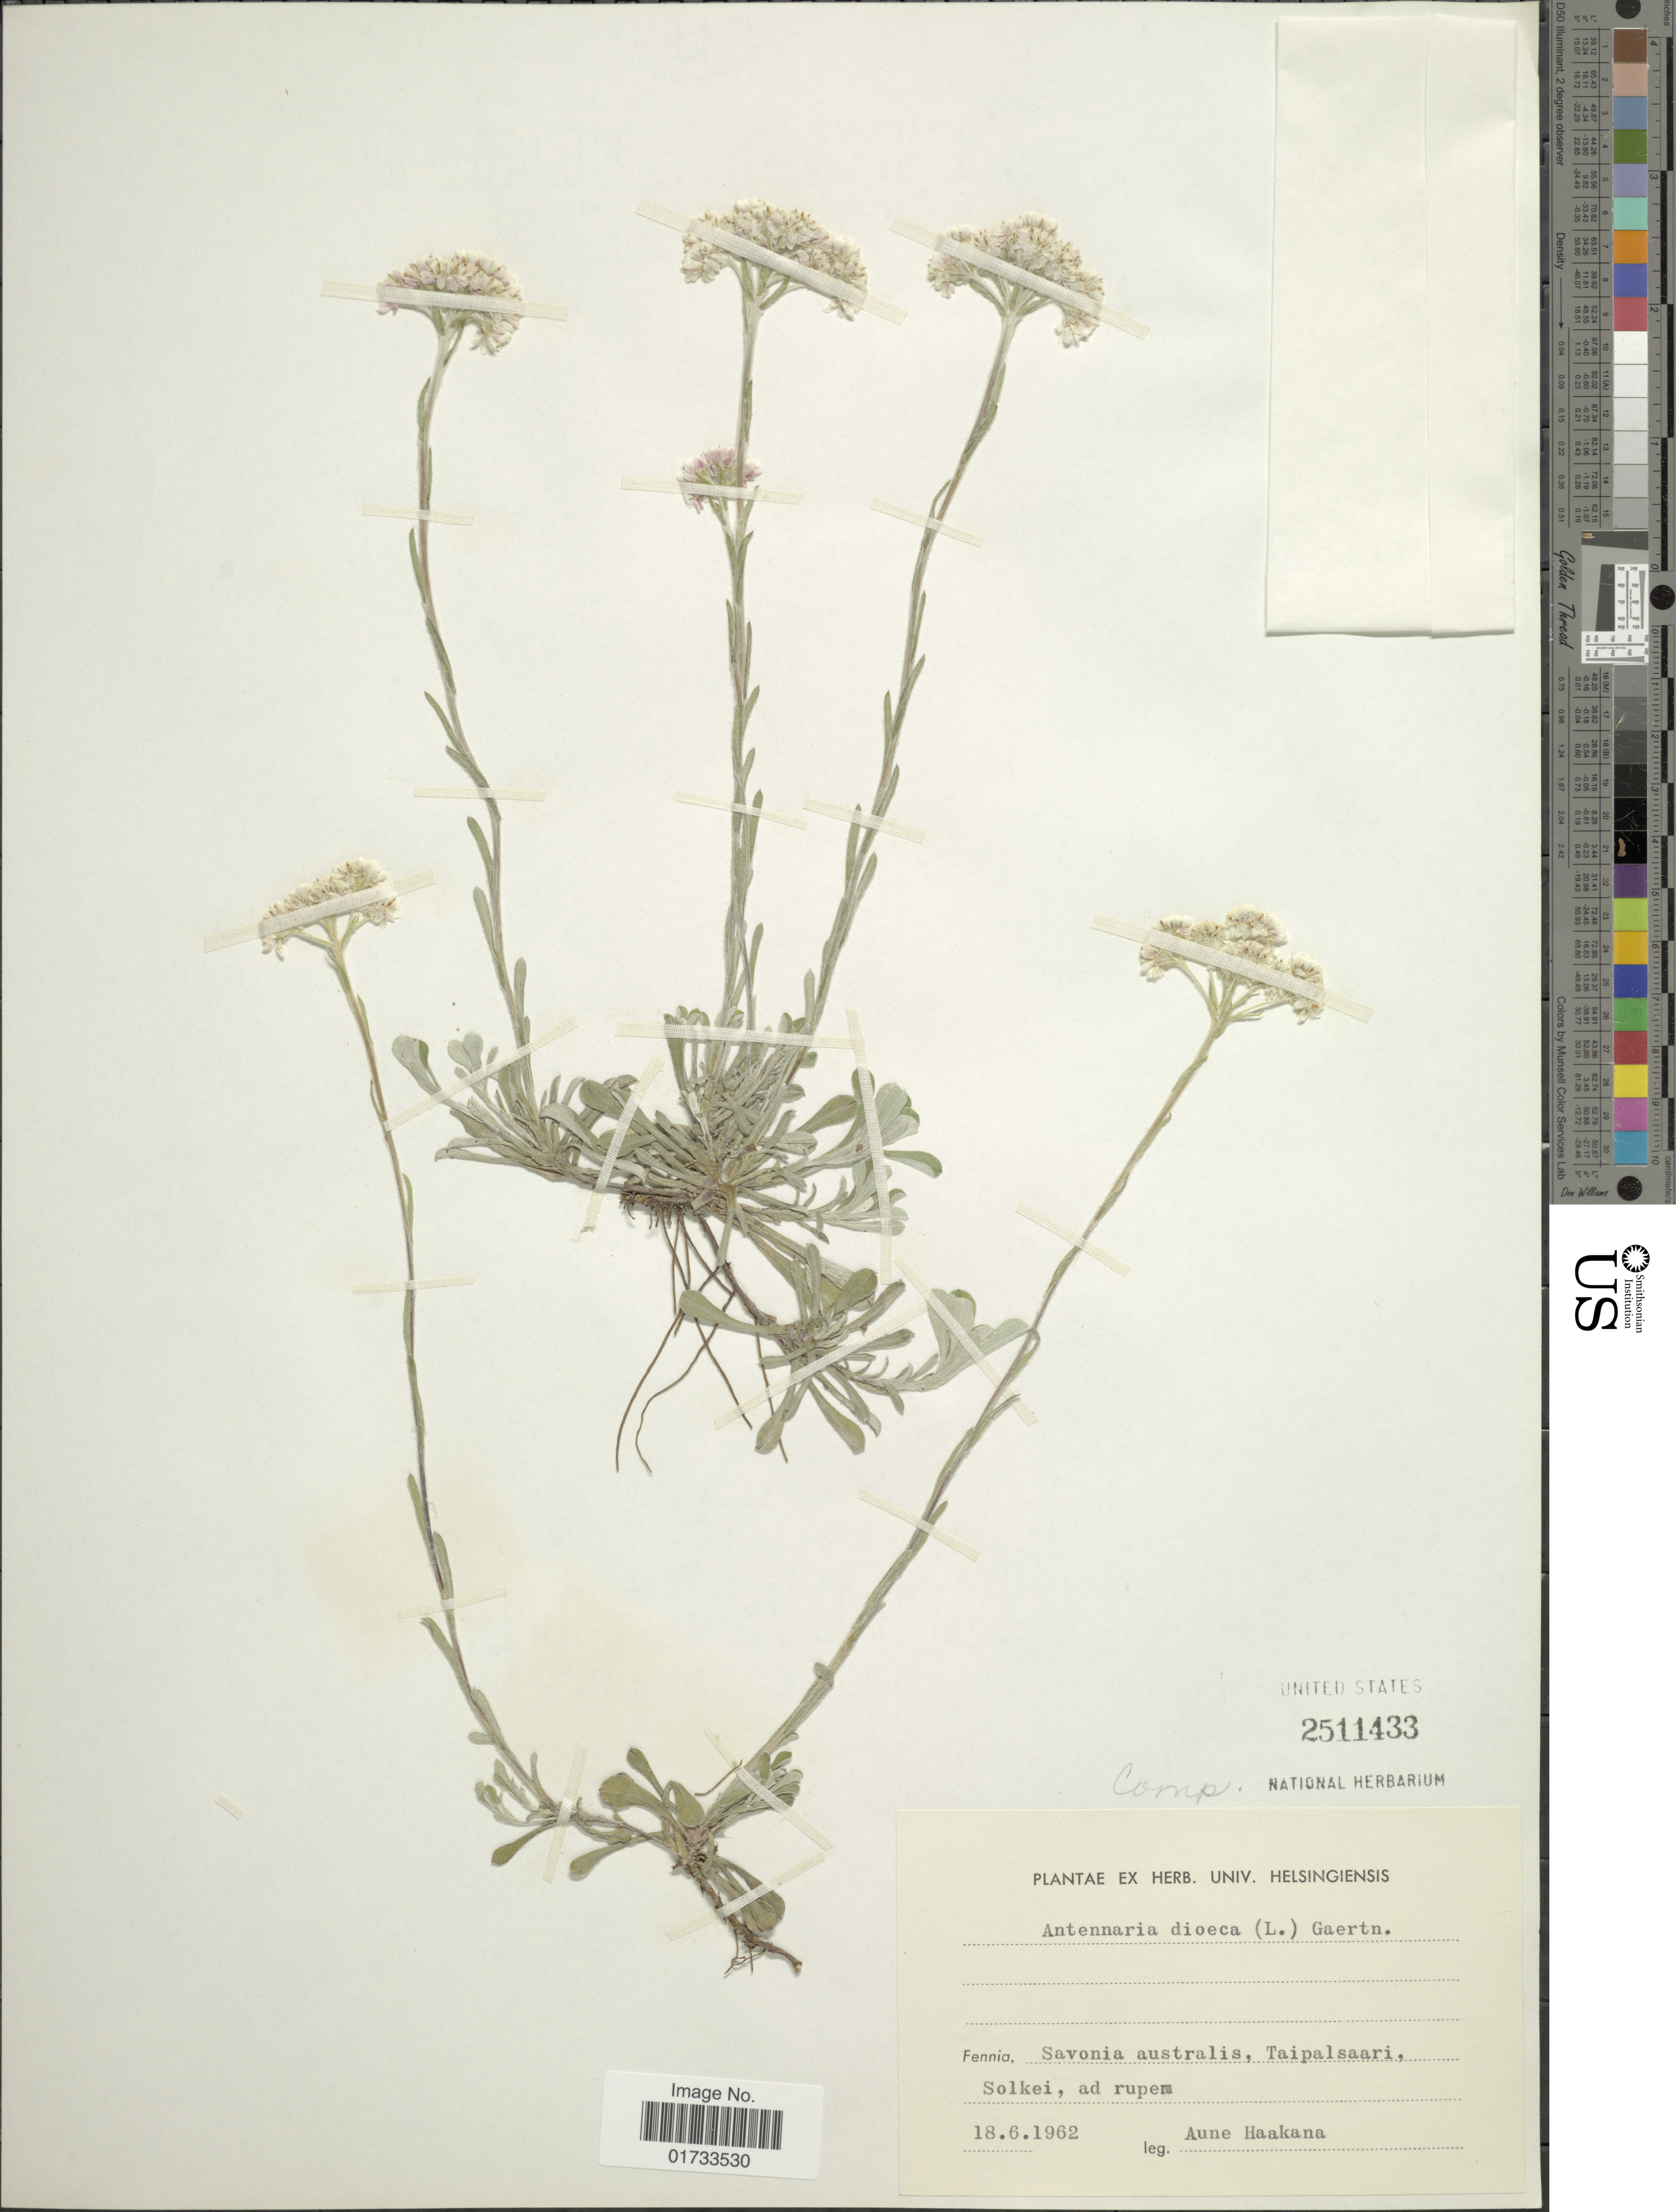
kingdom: Plantae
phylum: Tracheophyta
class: Magnoliopsida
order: Asterales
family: Asteraceae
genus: Antennaria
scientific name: Antennaria dioica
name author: (L.) Gaertn.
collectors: A. Haakana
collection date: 1962-06-18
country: Finland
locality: Savonia australis, Taipaalsari, Solkei, ad rupem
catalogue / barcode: US 2511433